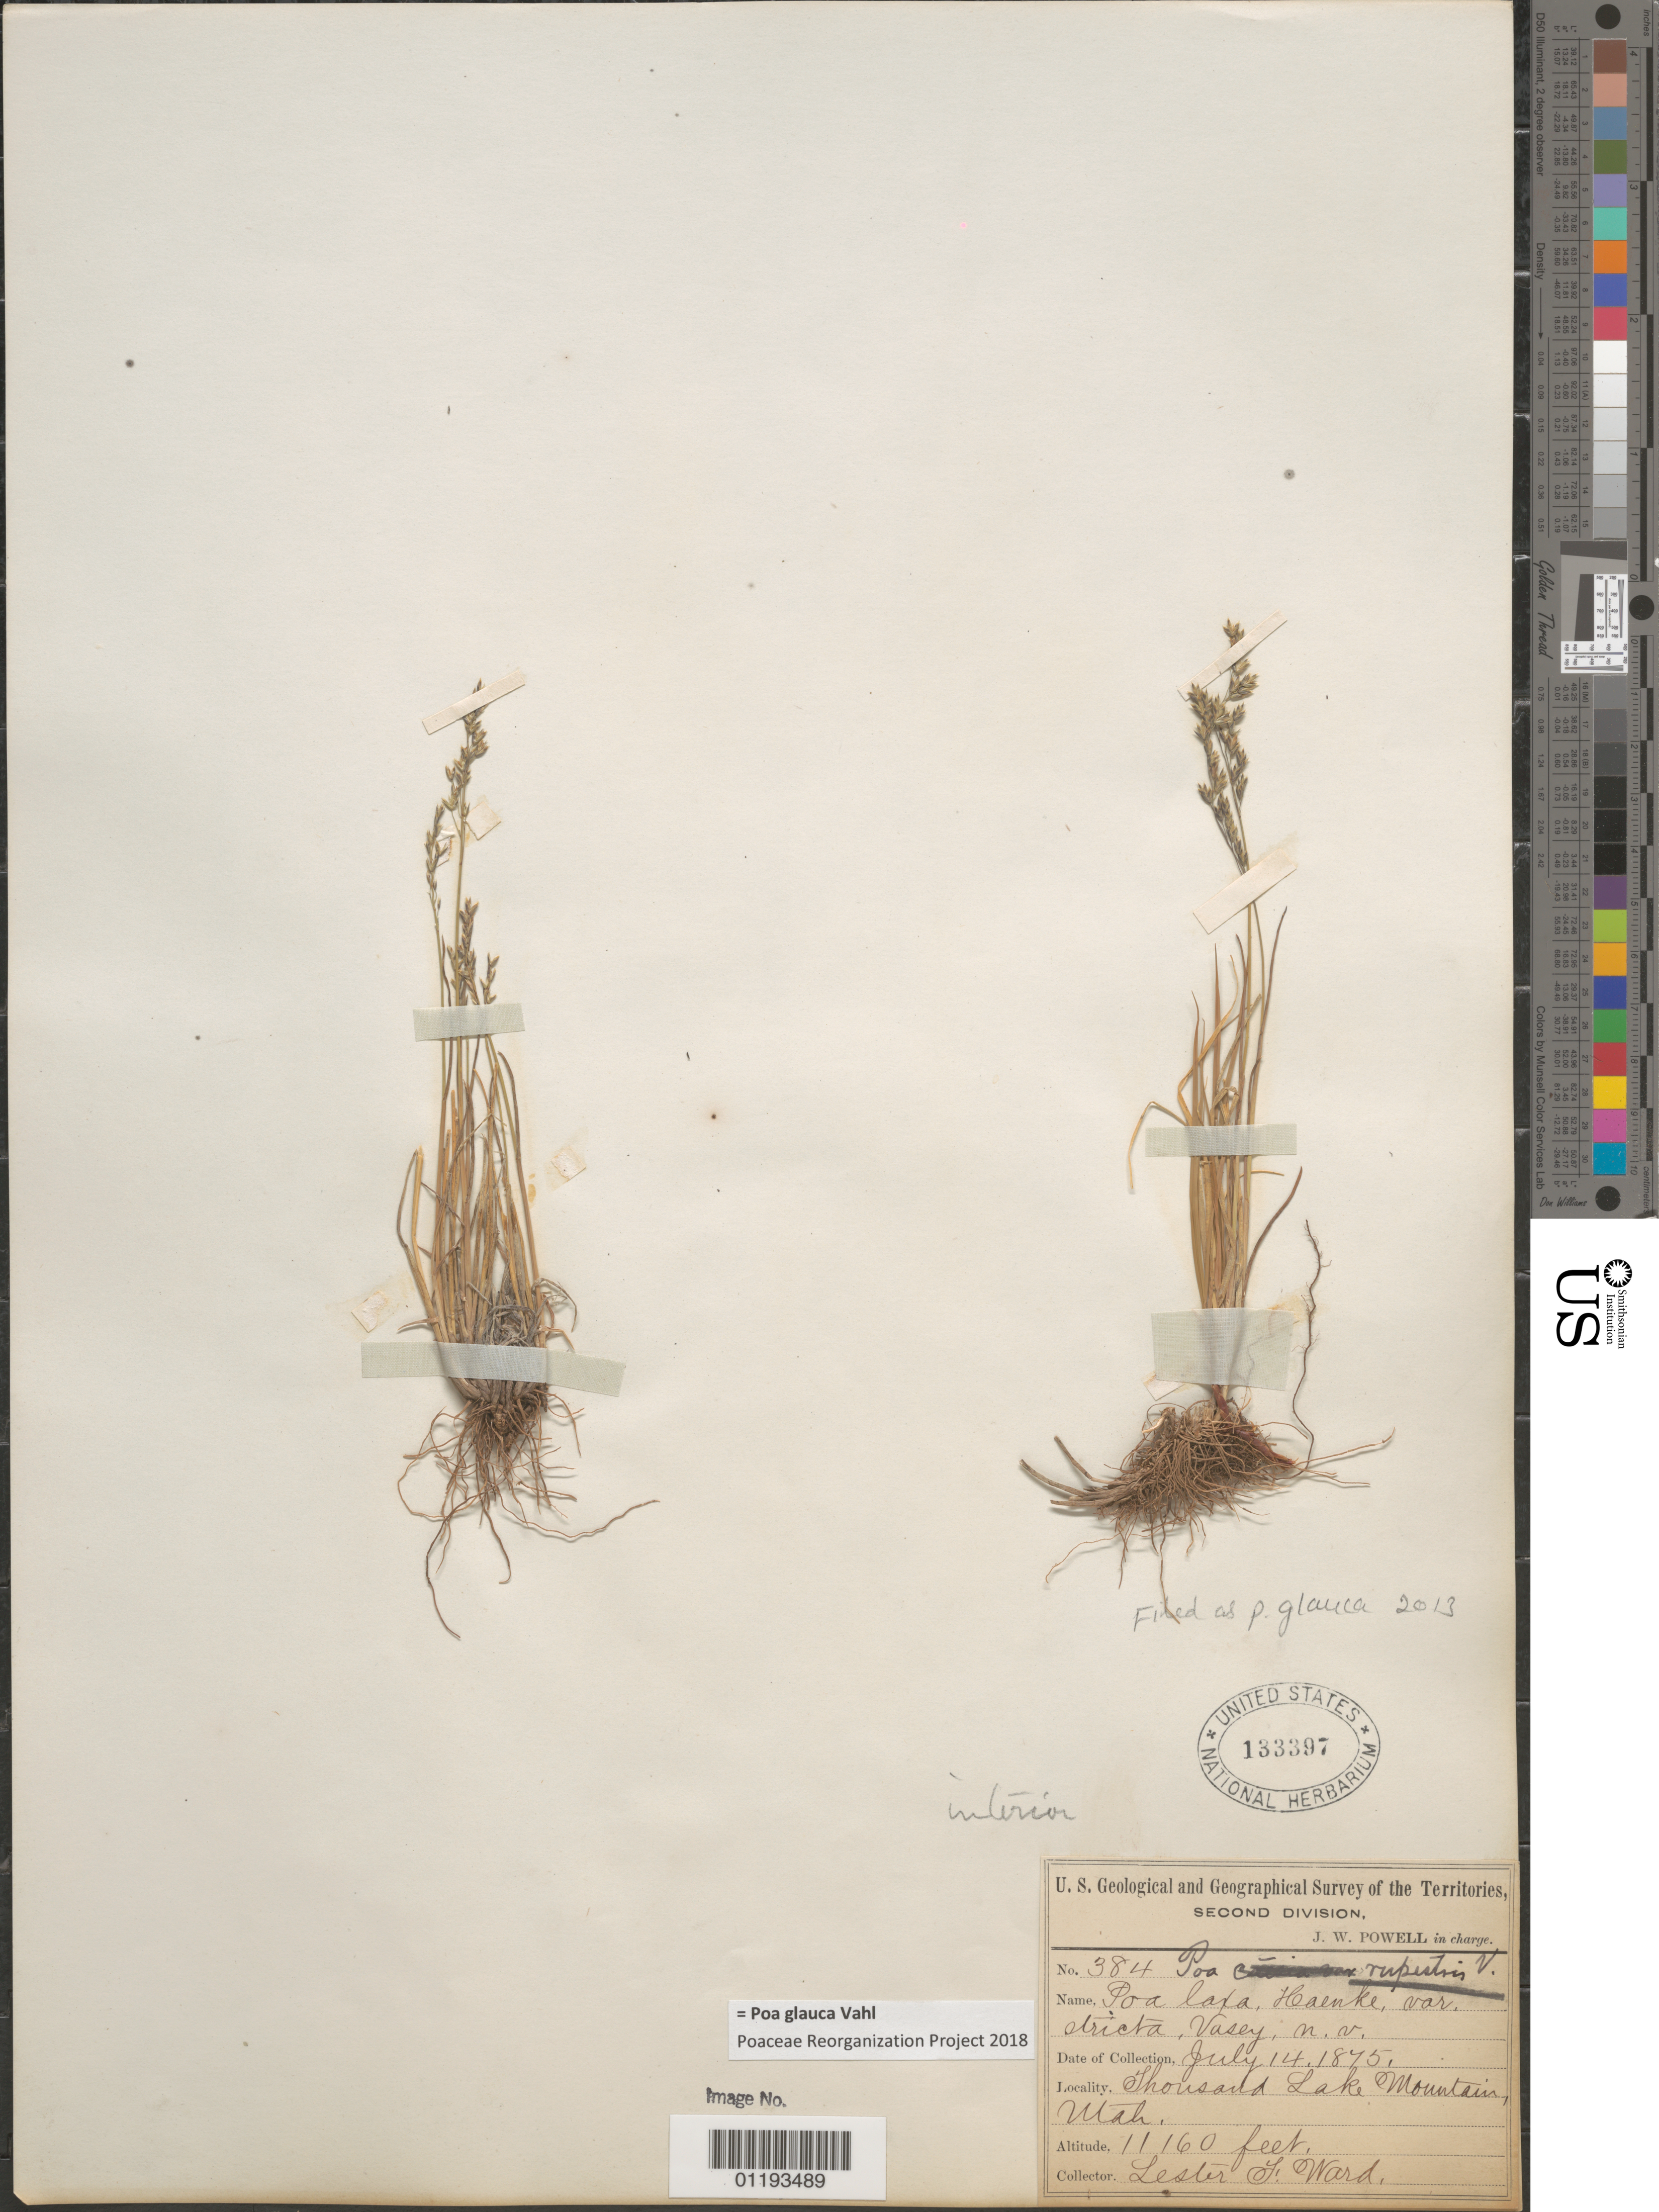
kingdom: Plantae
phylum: Tracheophyta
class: Liliopsida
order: Poales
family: Poaceae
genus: Poa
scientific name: Poa glauca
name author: Vahl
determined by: Poaceae Reorganization Project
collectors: L. F. Ward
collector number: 384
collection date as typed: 14 Jul 1875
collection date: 1875-07-14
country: United States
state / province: Utah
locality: Thousand Lake Mt.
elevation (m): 3402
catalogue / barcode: US 133397